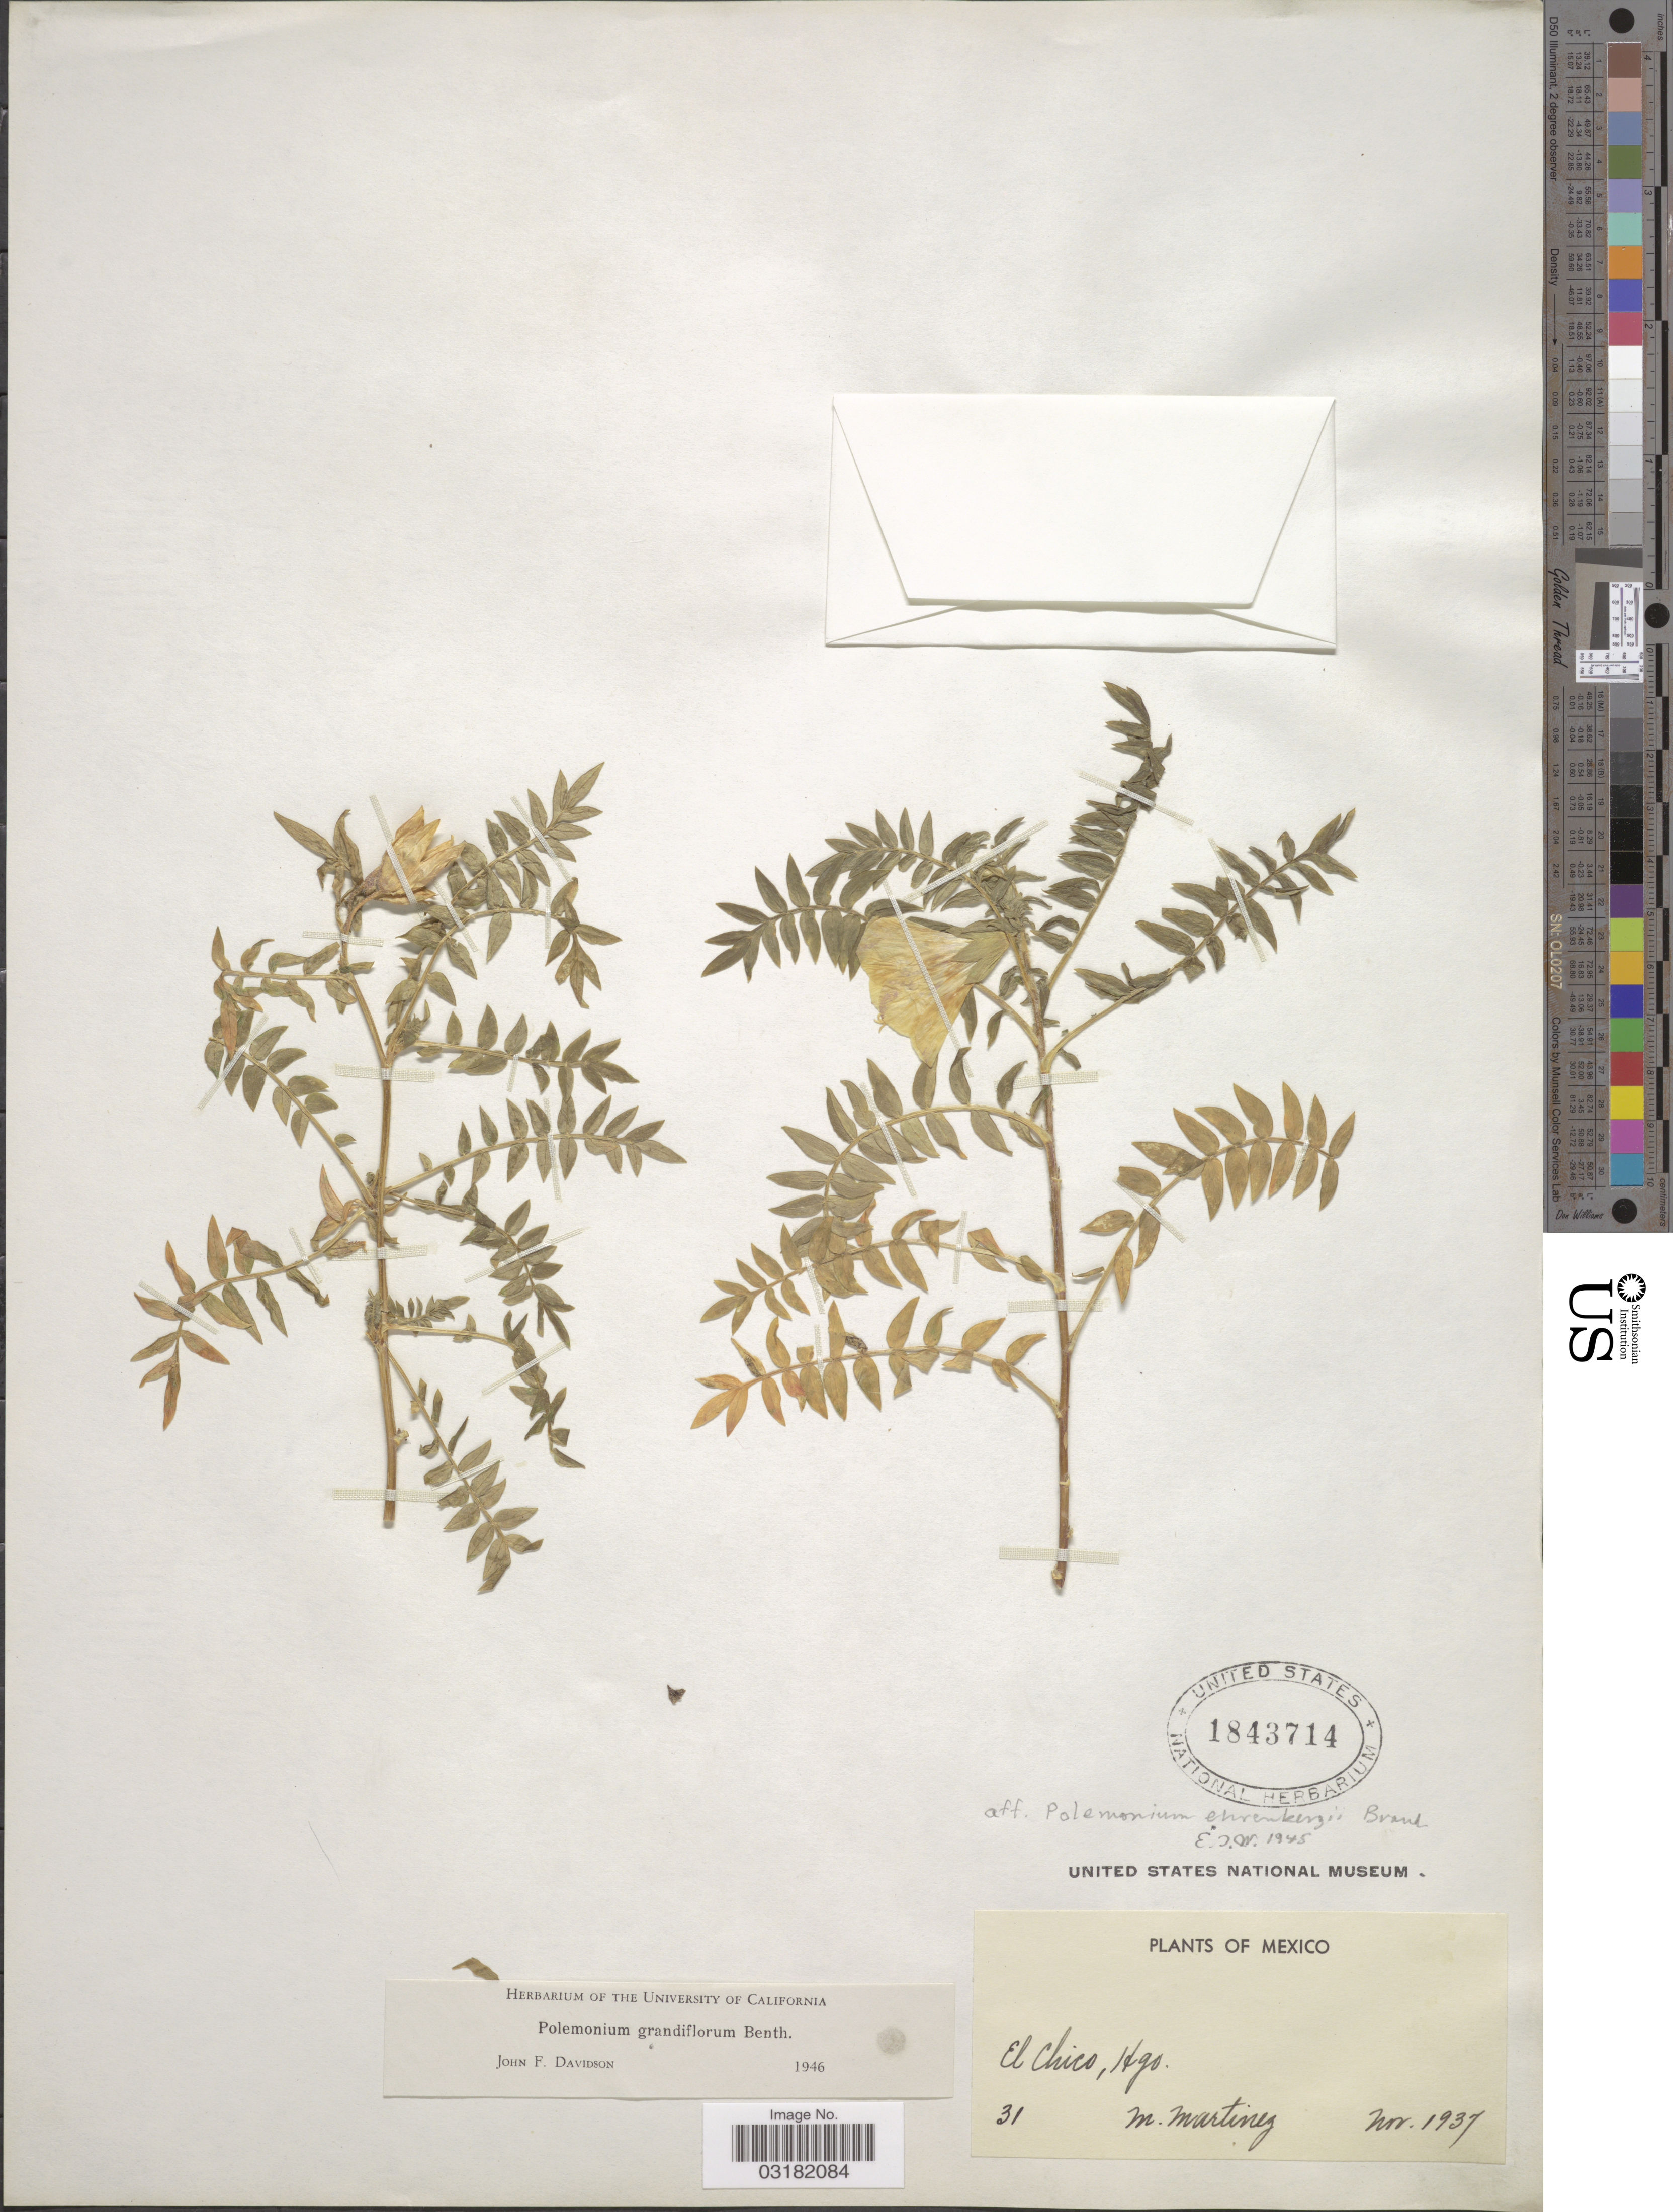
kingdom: Plantae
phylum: Tracheophyta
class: Magnoliopsida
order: Ericales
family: Polemoniaceae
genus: Polemonium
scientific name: Polemonium grandiflorum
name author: Benth.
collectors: M. Martínez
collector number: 31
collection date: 1937-11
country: Mexico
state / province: Hidalgo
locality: El Chico.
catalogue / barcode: US 1843714